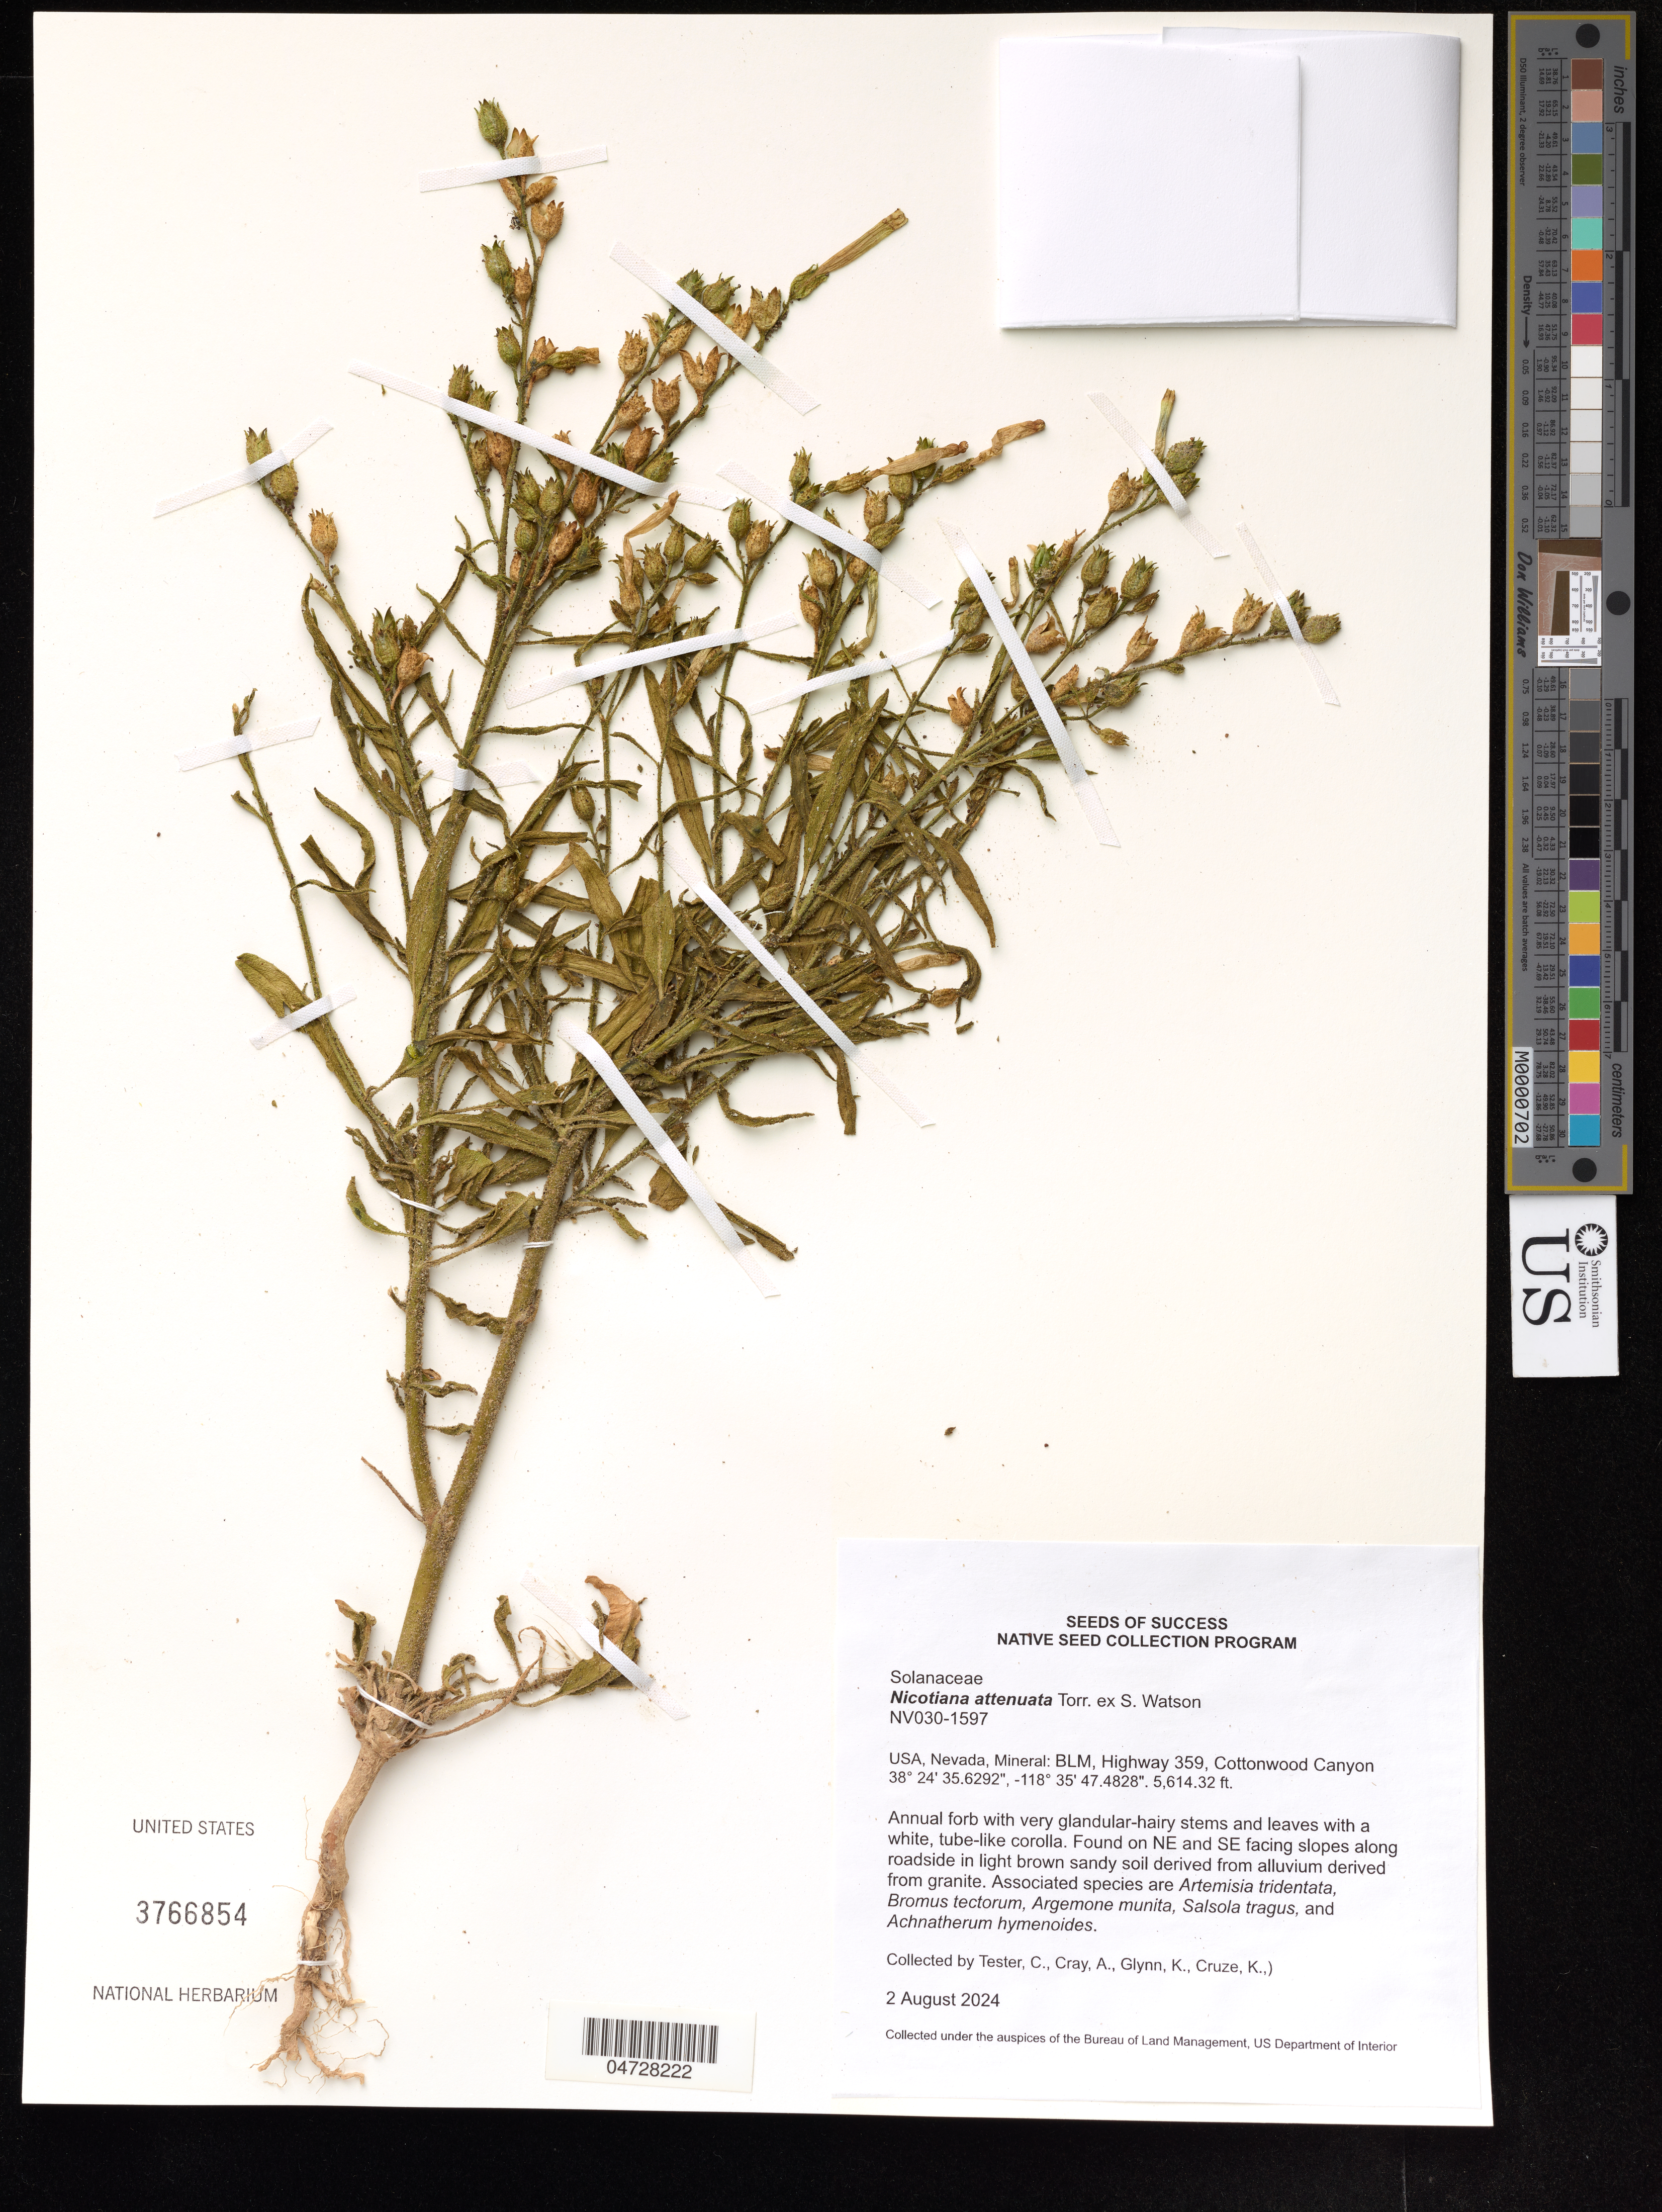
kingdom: Plantae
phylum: Tracheophyta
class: Magnoliopsida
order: Solanales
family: Solanaceae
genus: Nicotiana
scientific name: Nicotiana acaulis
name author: Speg.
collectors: C. Tester, A. Cray & K. Glynn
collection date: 2024-08-02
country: United States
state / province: Nevada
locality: Mineral: BLM, Highway 359, Cottonwood Canyon.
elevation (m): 1711.24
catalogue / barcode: US 3766854